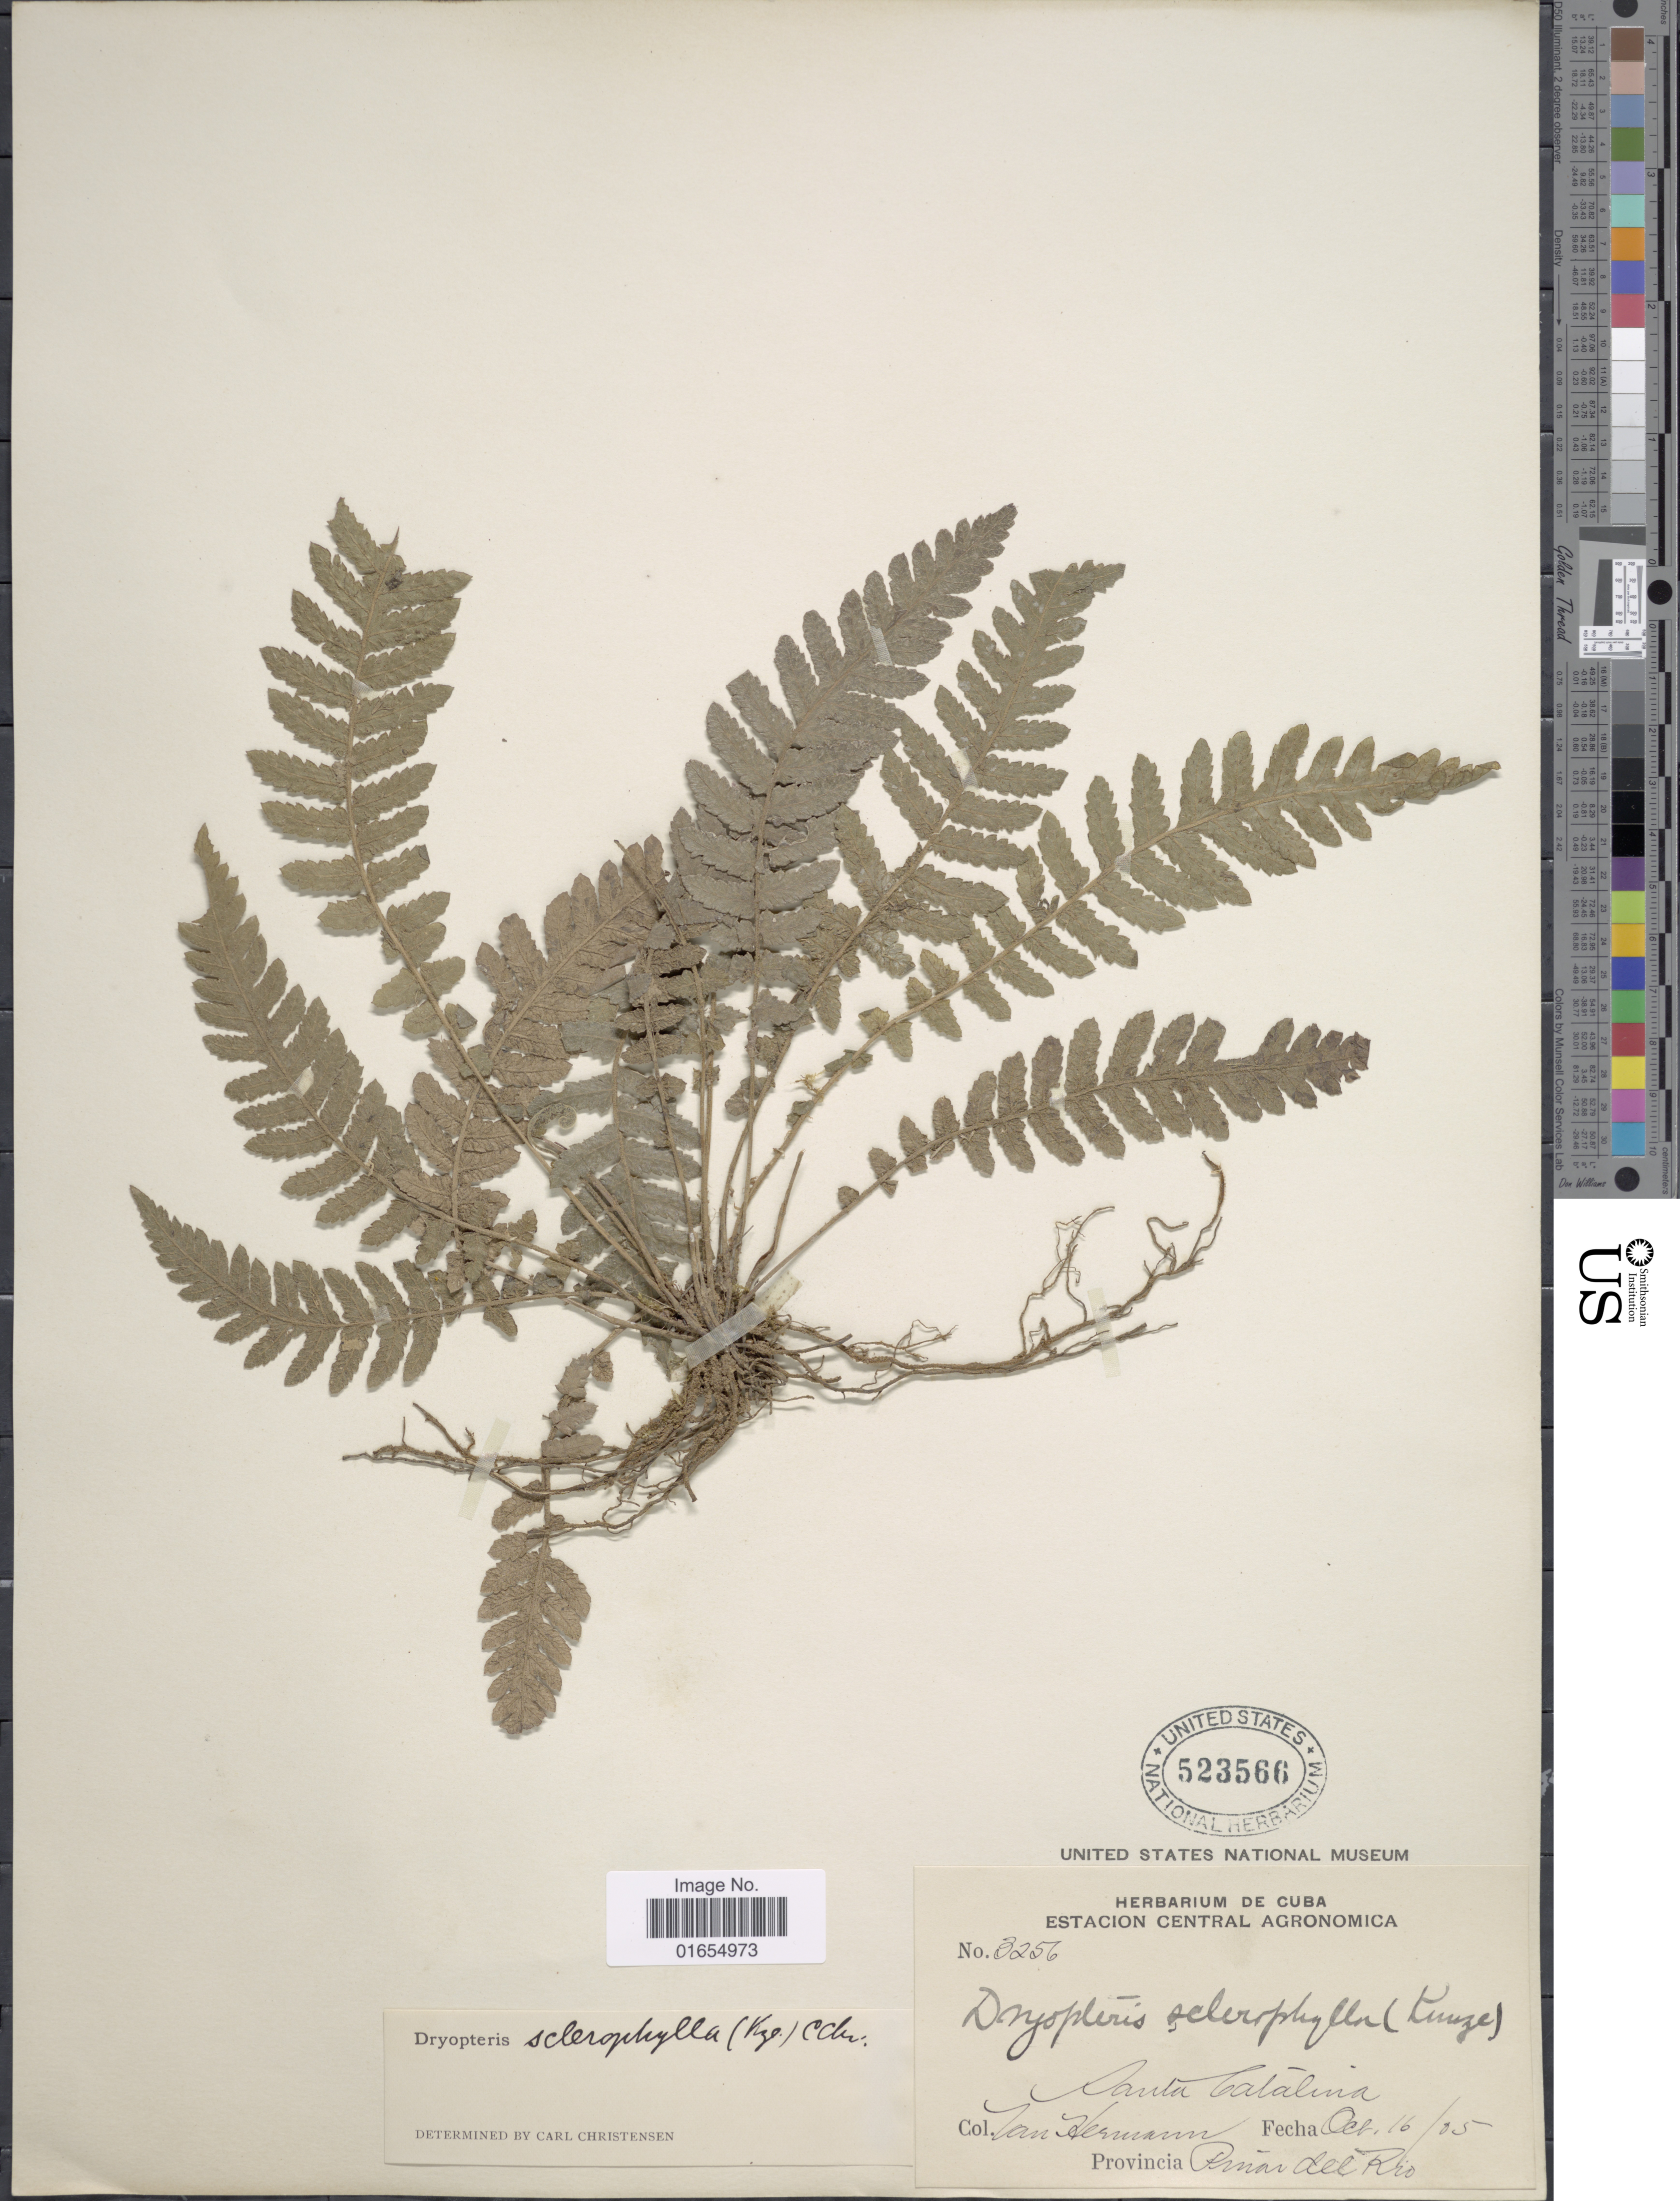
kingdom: Plantae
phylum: Tracheophyta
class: Polypodiopsida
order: Polypodiales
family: Thelypteridaceae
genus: Goniopteris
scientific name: Goniopteris sclerophylla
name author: (Poepp.) C.V. Morton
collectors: B. Van Hermann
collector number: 3256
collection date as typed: Transcribed d/m/y: 16/10/5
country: Cuba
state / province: Pinar del Río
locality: Santa Catalina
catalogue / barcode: US 523566